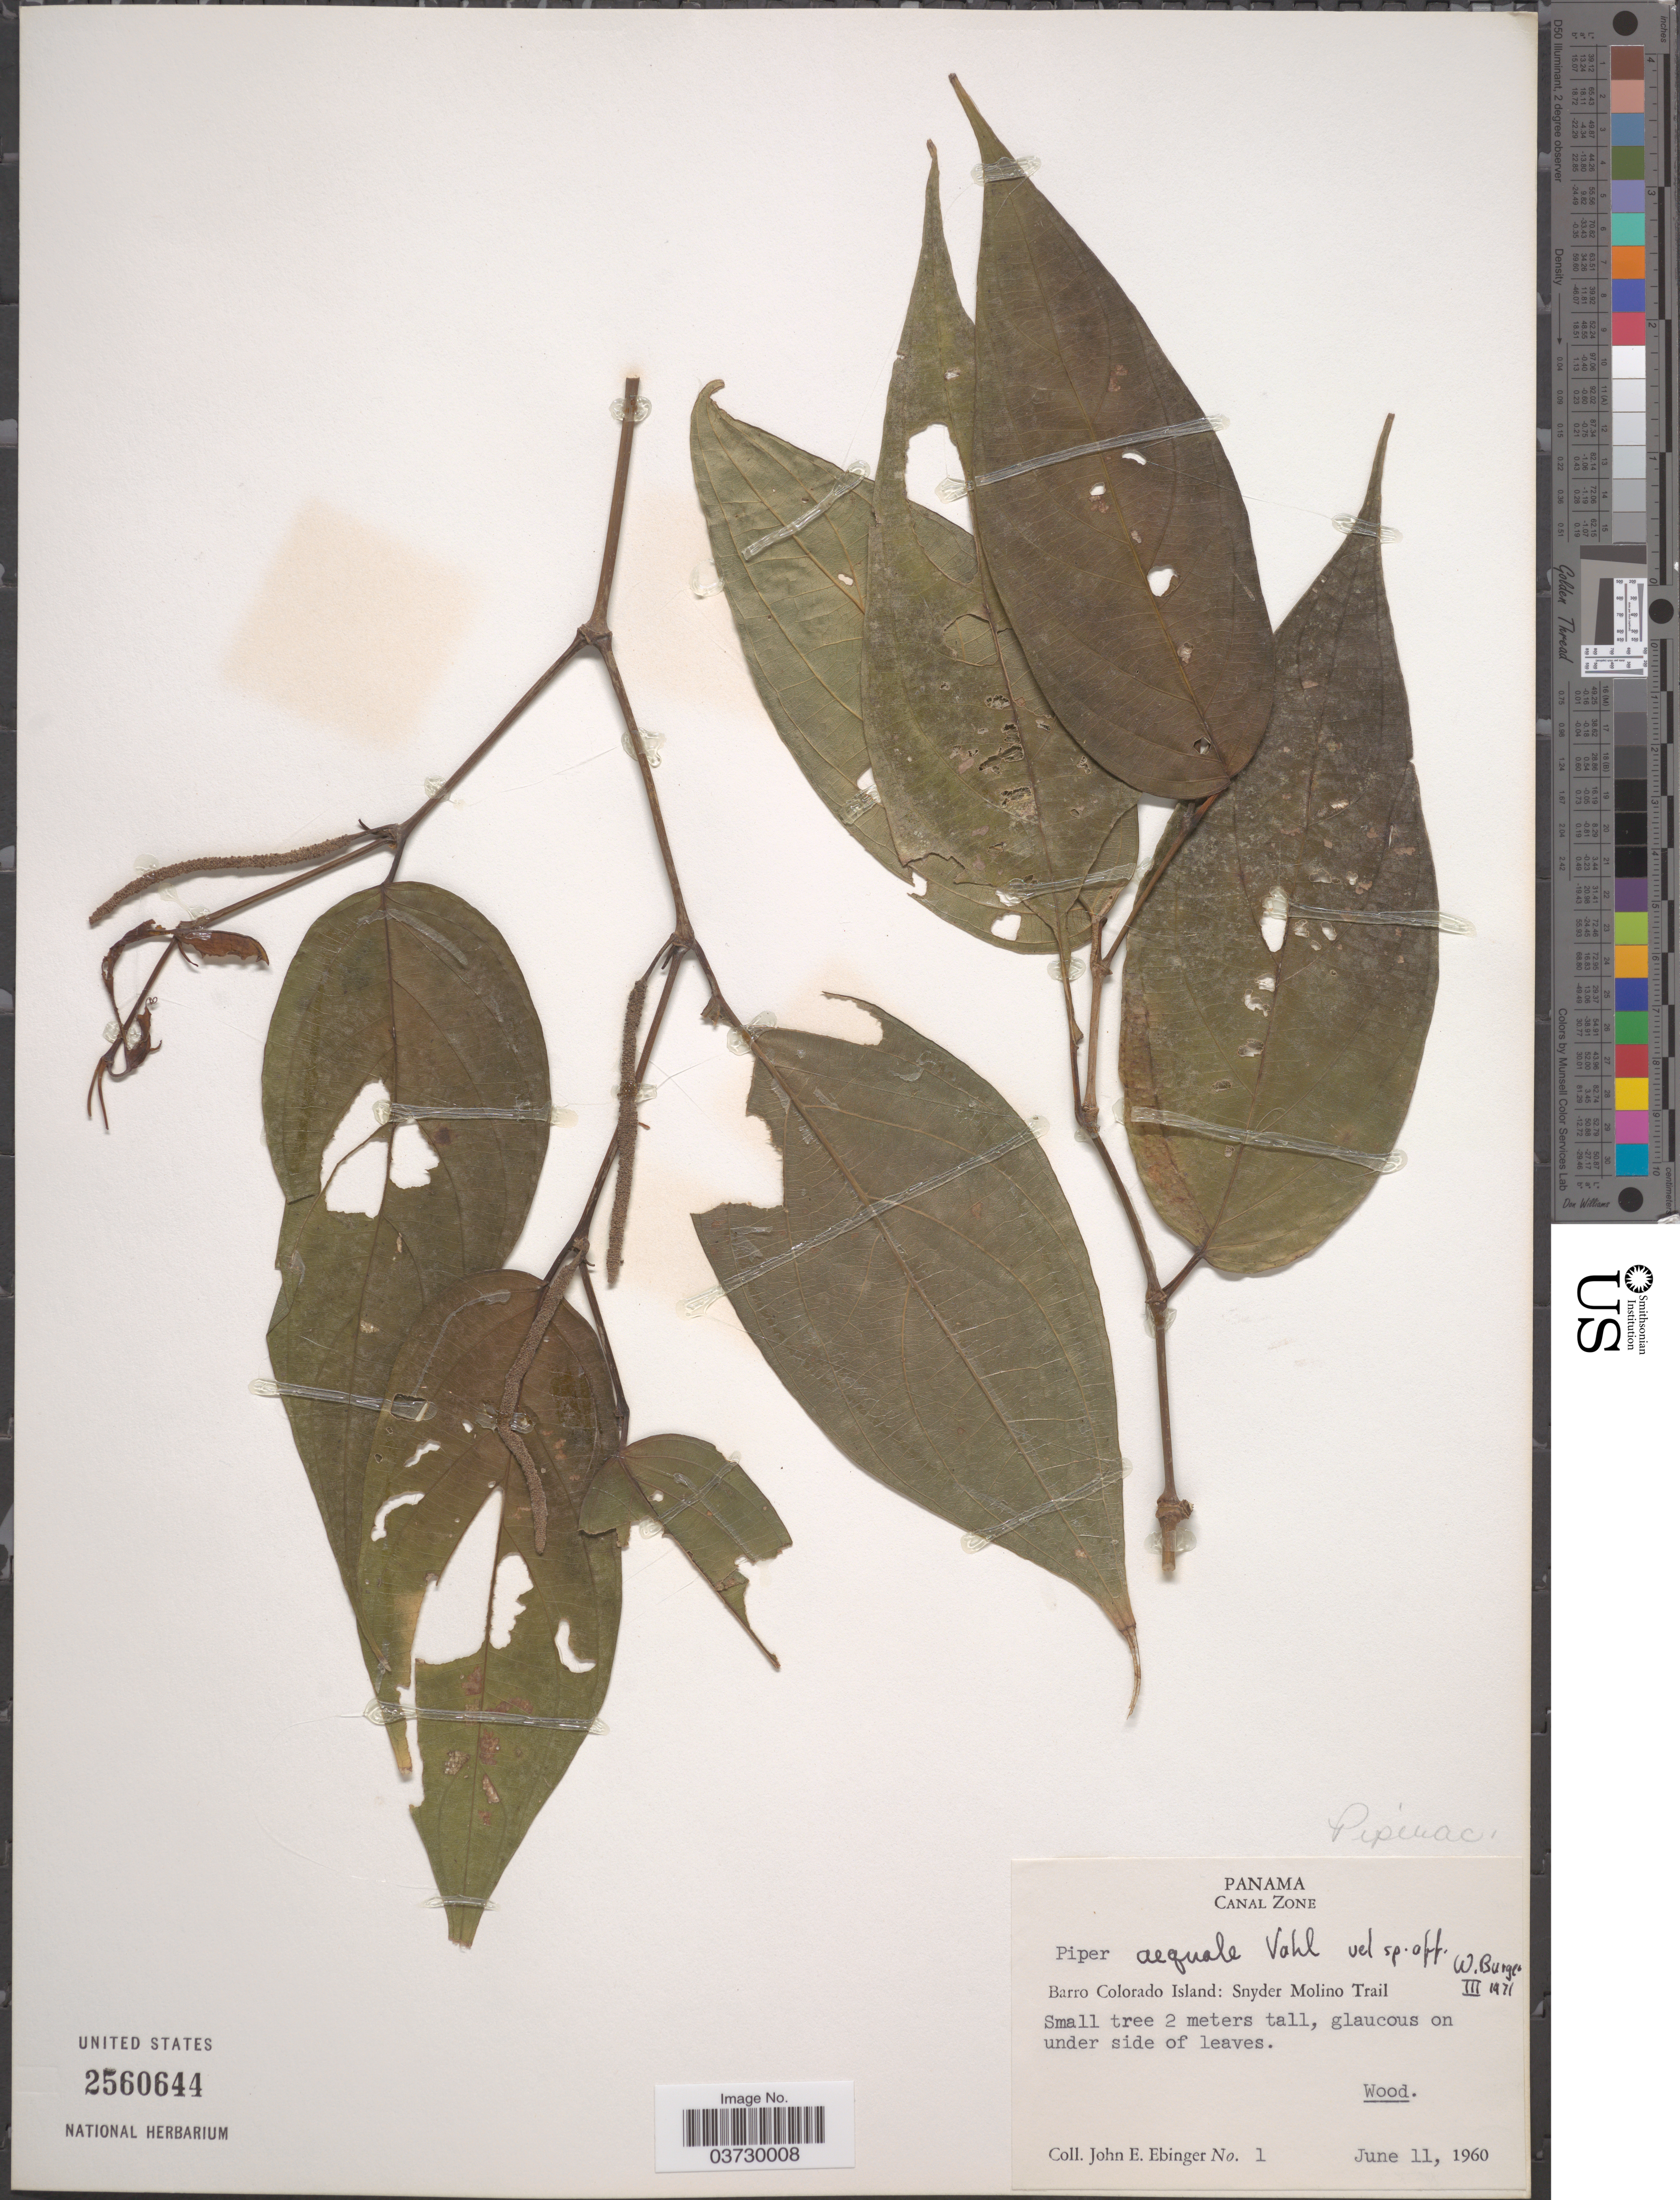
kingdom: Plantae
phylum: Tracheophyta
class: Magnoliopsida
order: Piperales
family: Piperaceae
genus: Piper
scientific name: Piper aequale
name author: Vahl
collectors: J. Ebinger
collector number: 1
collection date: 1960-06-11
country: Panama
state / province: Panamá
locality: Canal Zone. Barro Colorado Island: Snyder Molino Trail.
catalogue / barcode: US 2560644